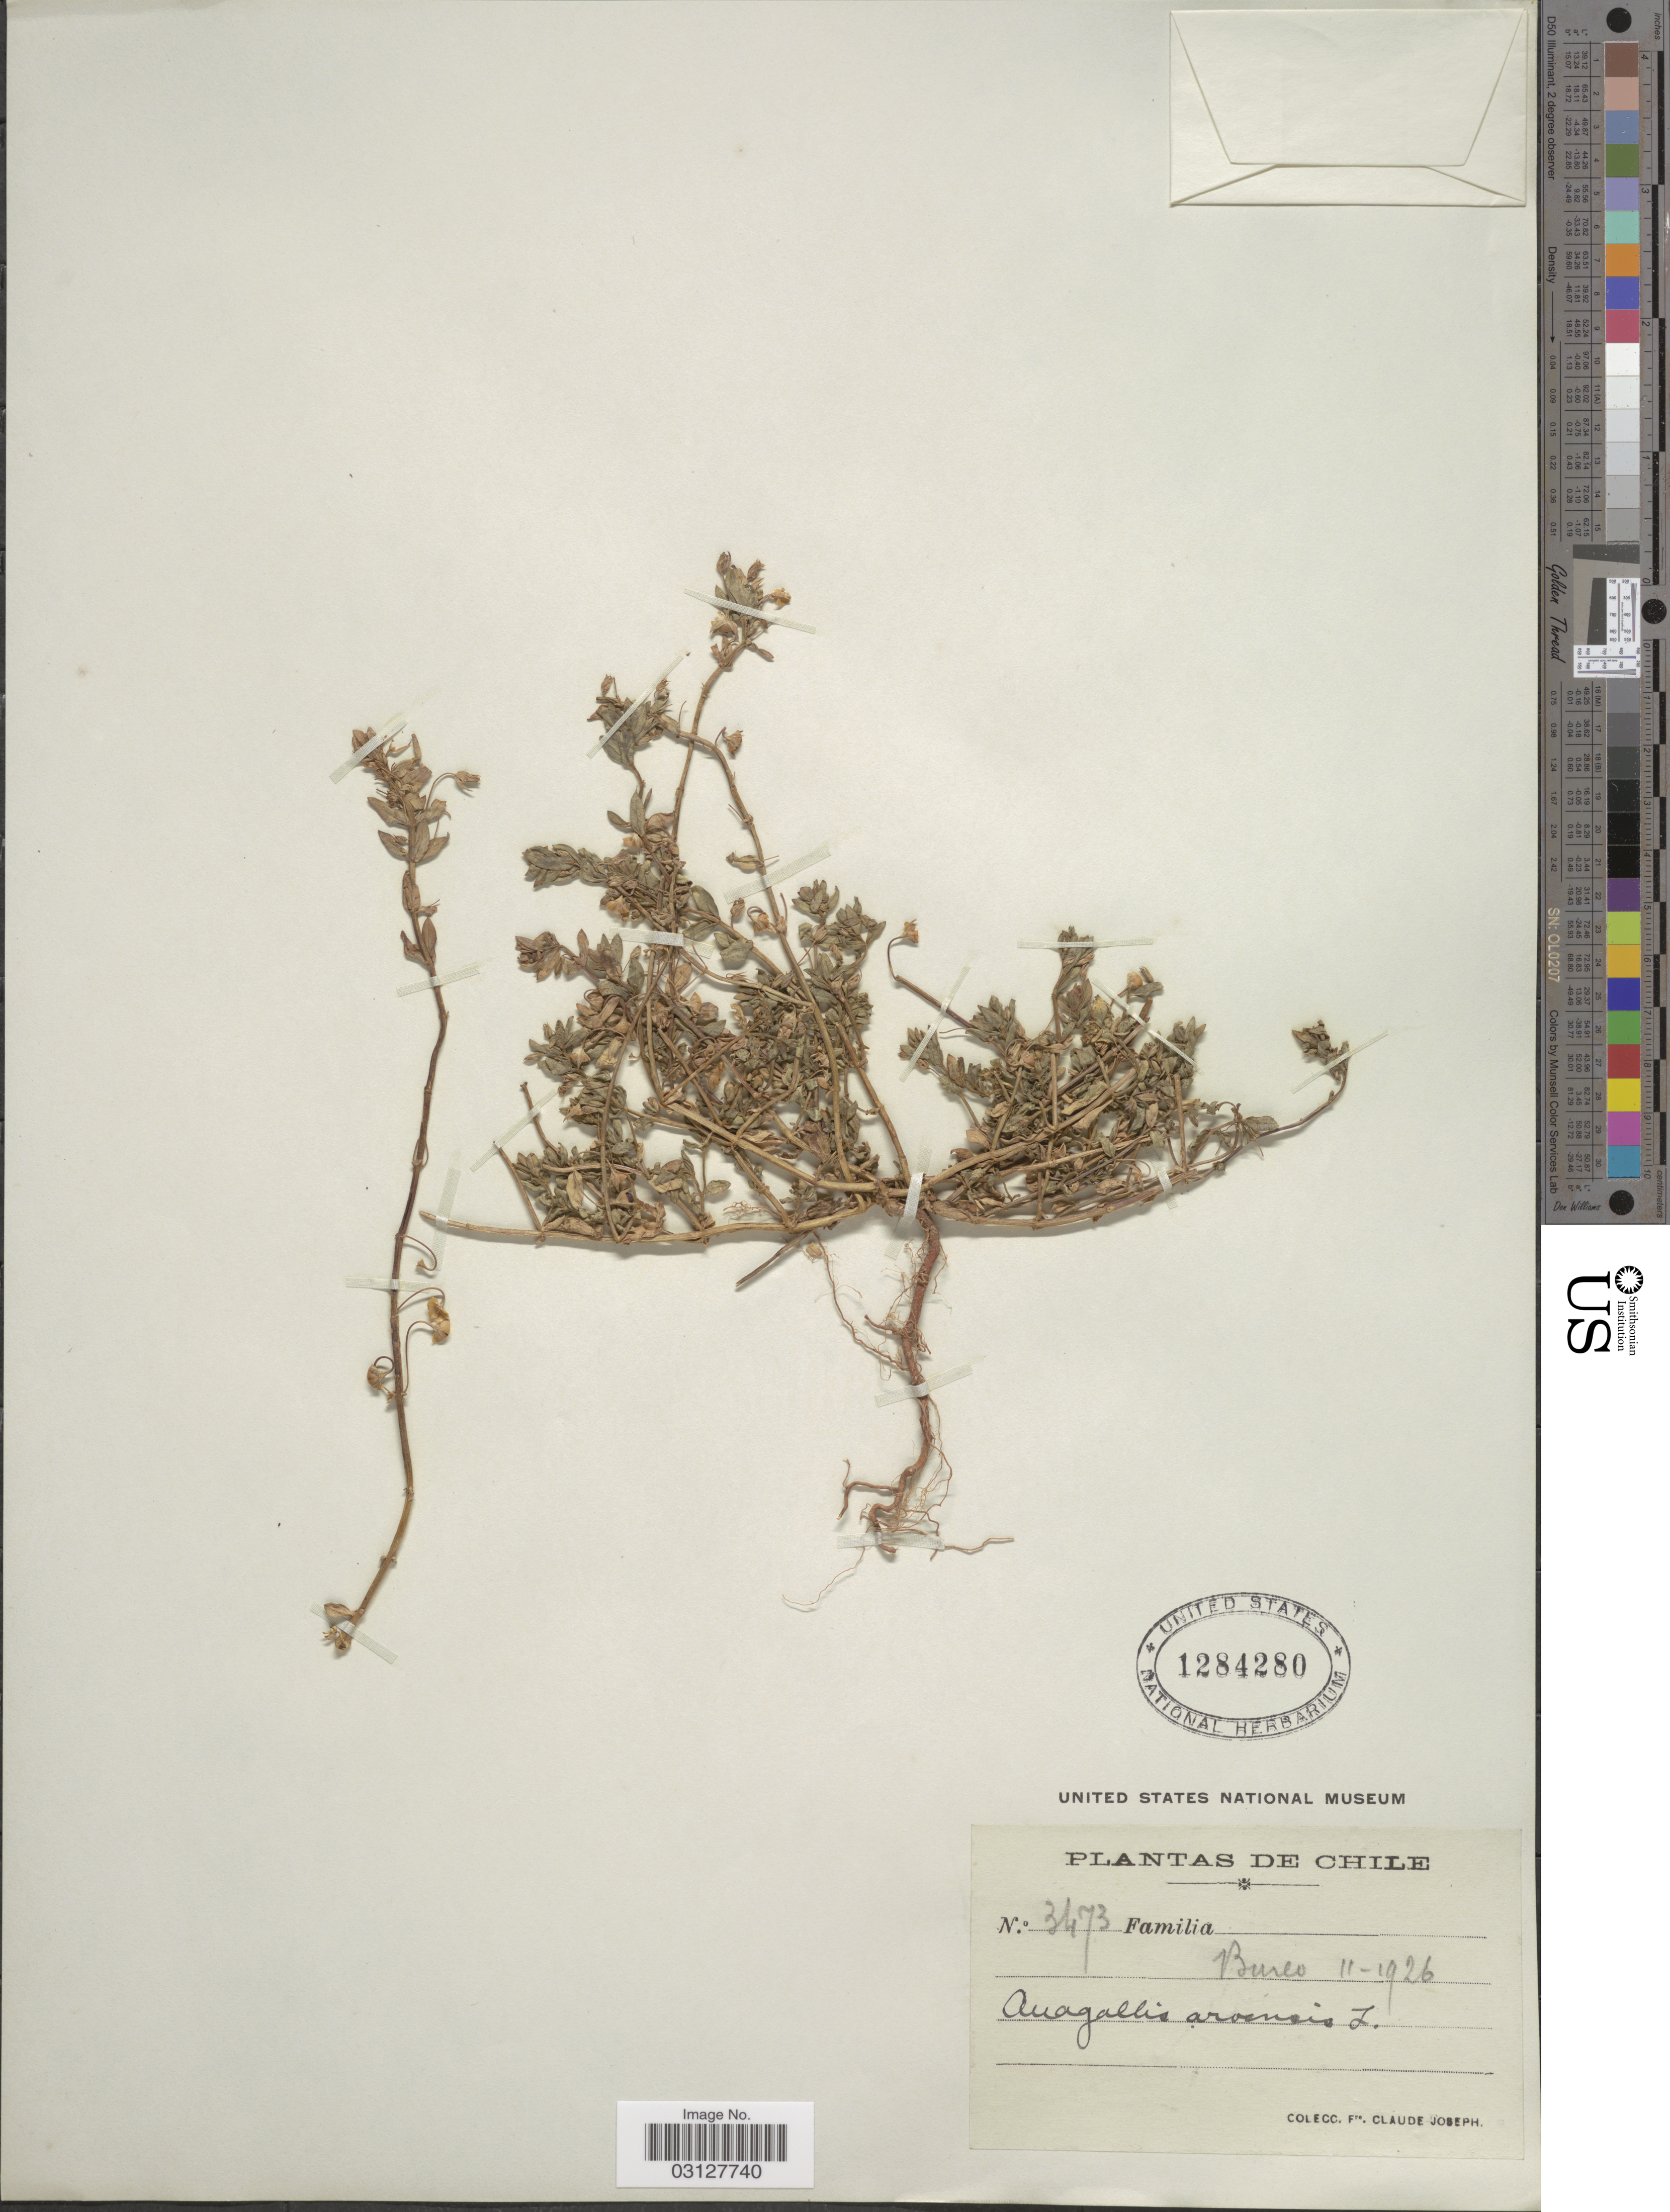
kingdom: Plantae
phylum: Tracheophyta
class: Magnoliopsida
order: Ericales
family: Primulaceae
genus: Anagallis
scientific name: Anagallis arvensis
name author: L.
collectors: Bro. Claude-Joseph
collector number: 3473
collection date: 1926-11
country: Chile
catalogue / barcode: US 1284280